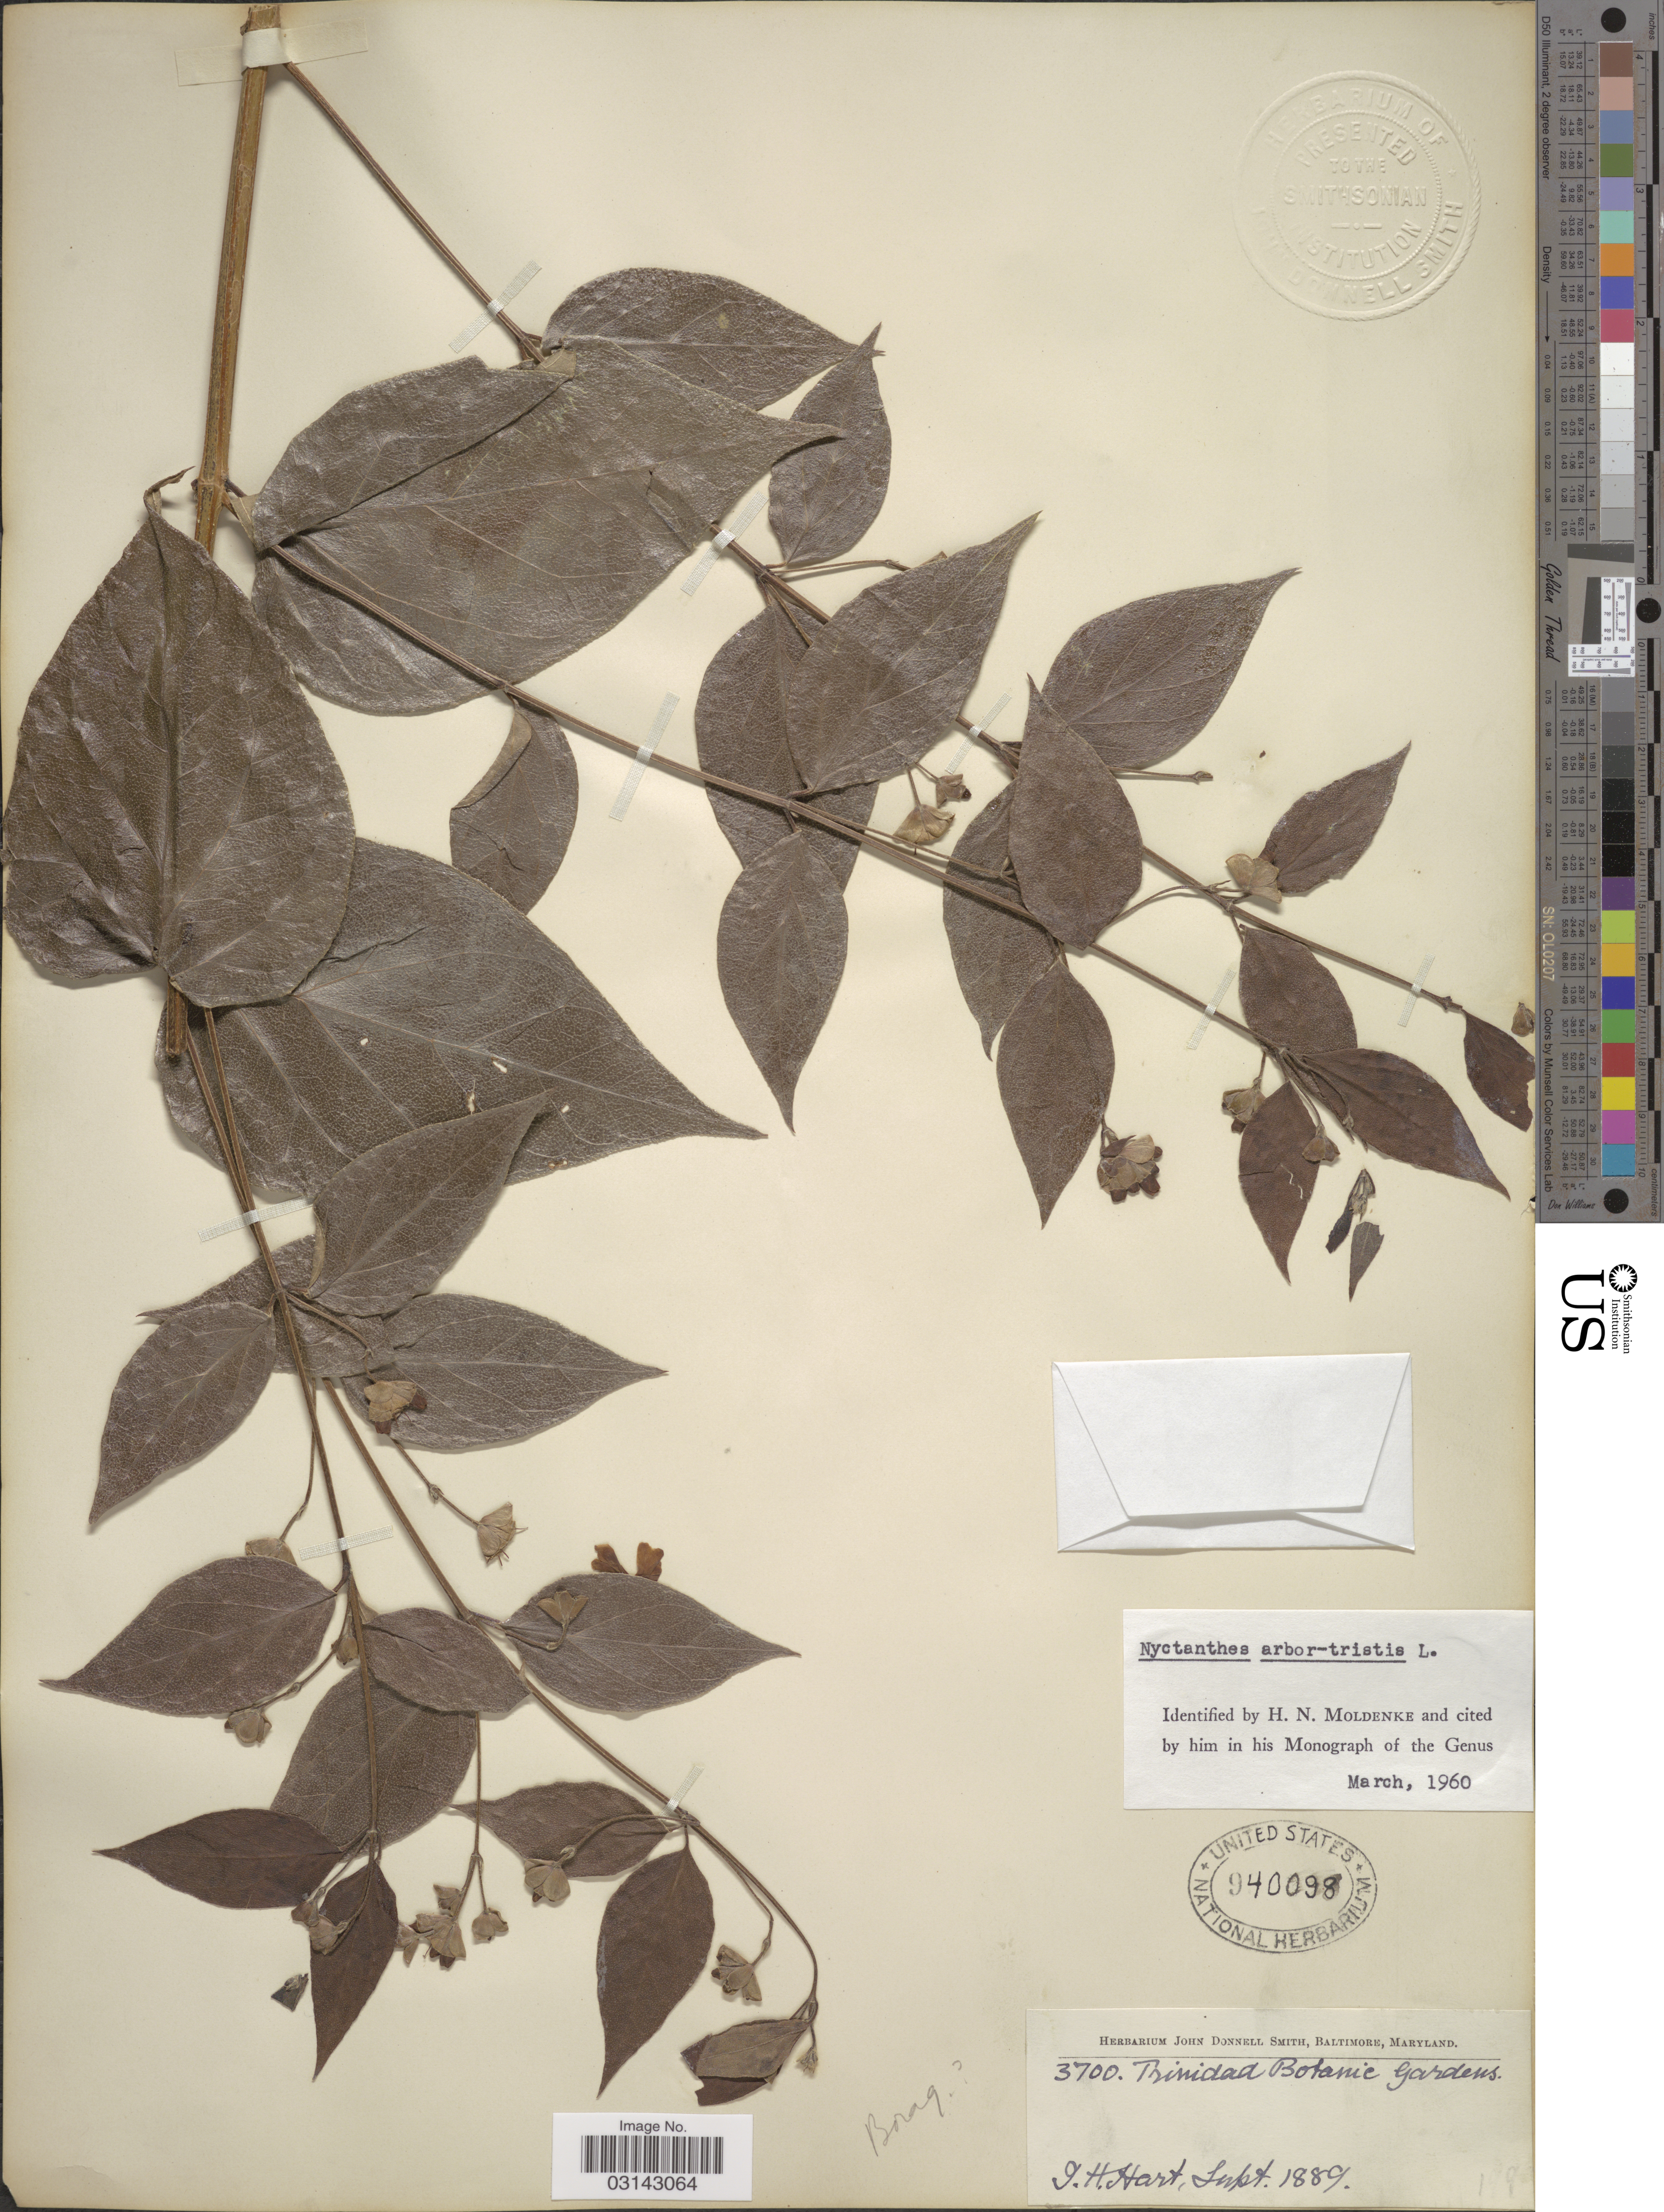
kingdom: Plantae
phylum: Tracheophyta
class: Magnoliopsida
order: Lamiales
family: Oleaceae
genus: Nyctanthes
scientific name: Nyctanthes arbor-tristis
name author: L.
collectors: J. H. Hart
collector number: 3700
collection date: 1889-09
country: Trinidad and Tobago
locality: Trinidad Botanic Gardens.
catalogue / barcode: US 940098